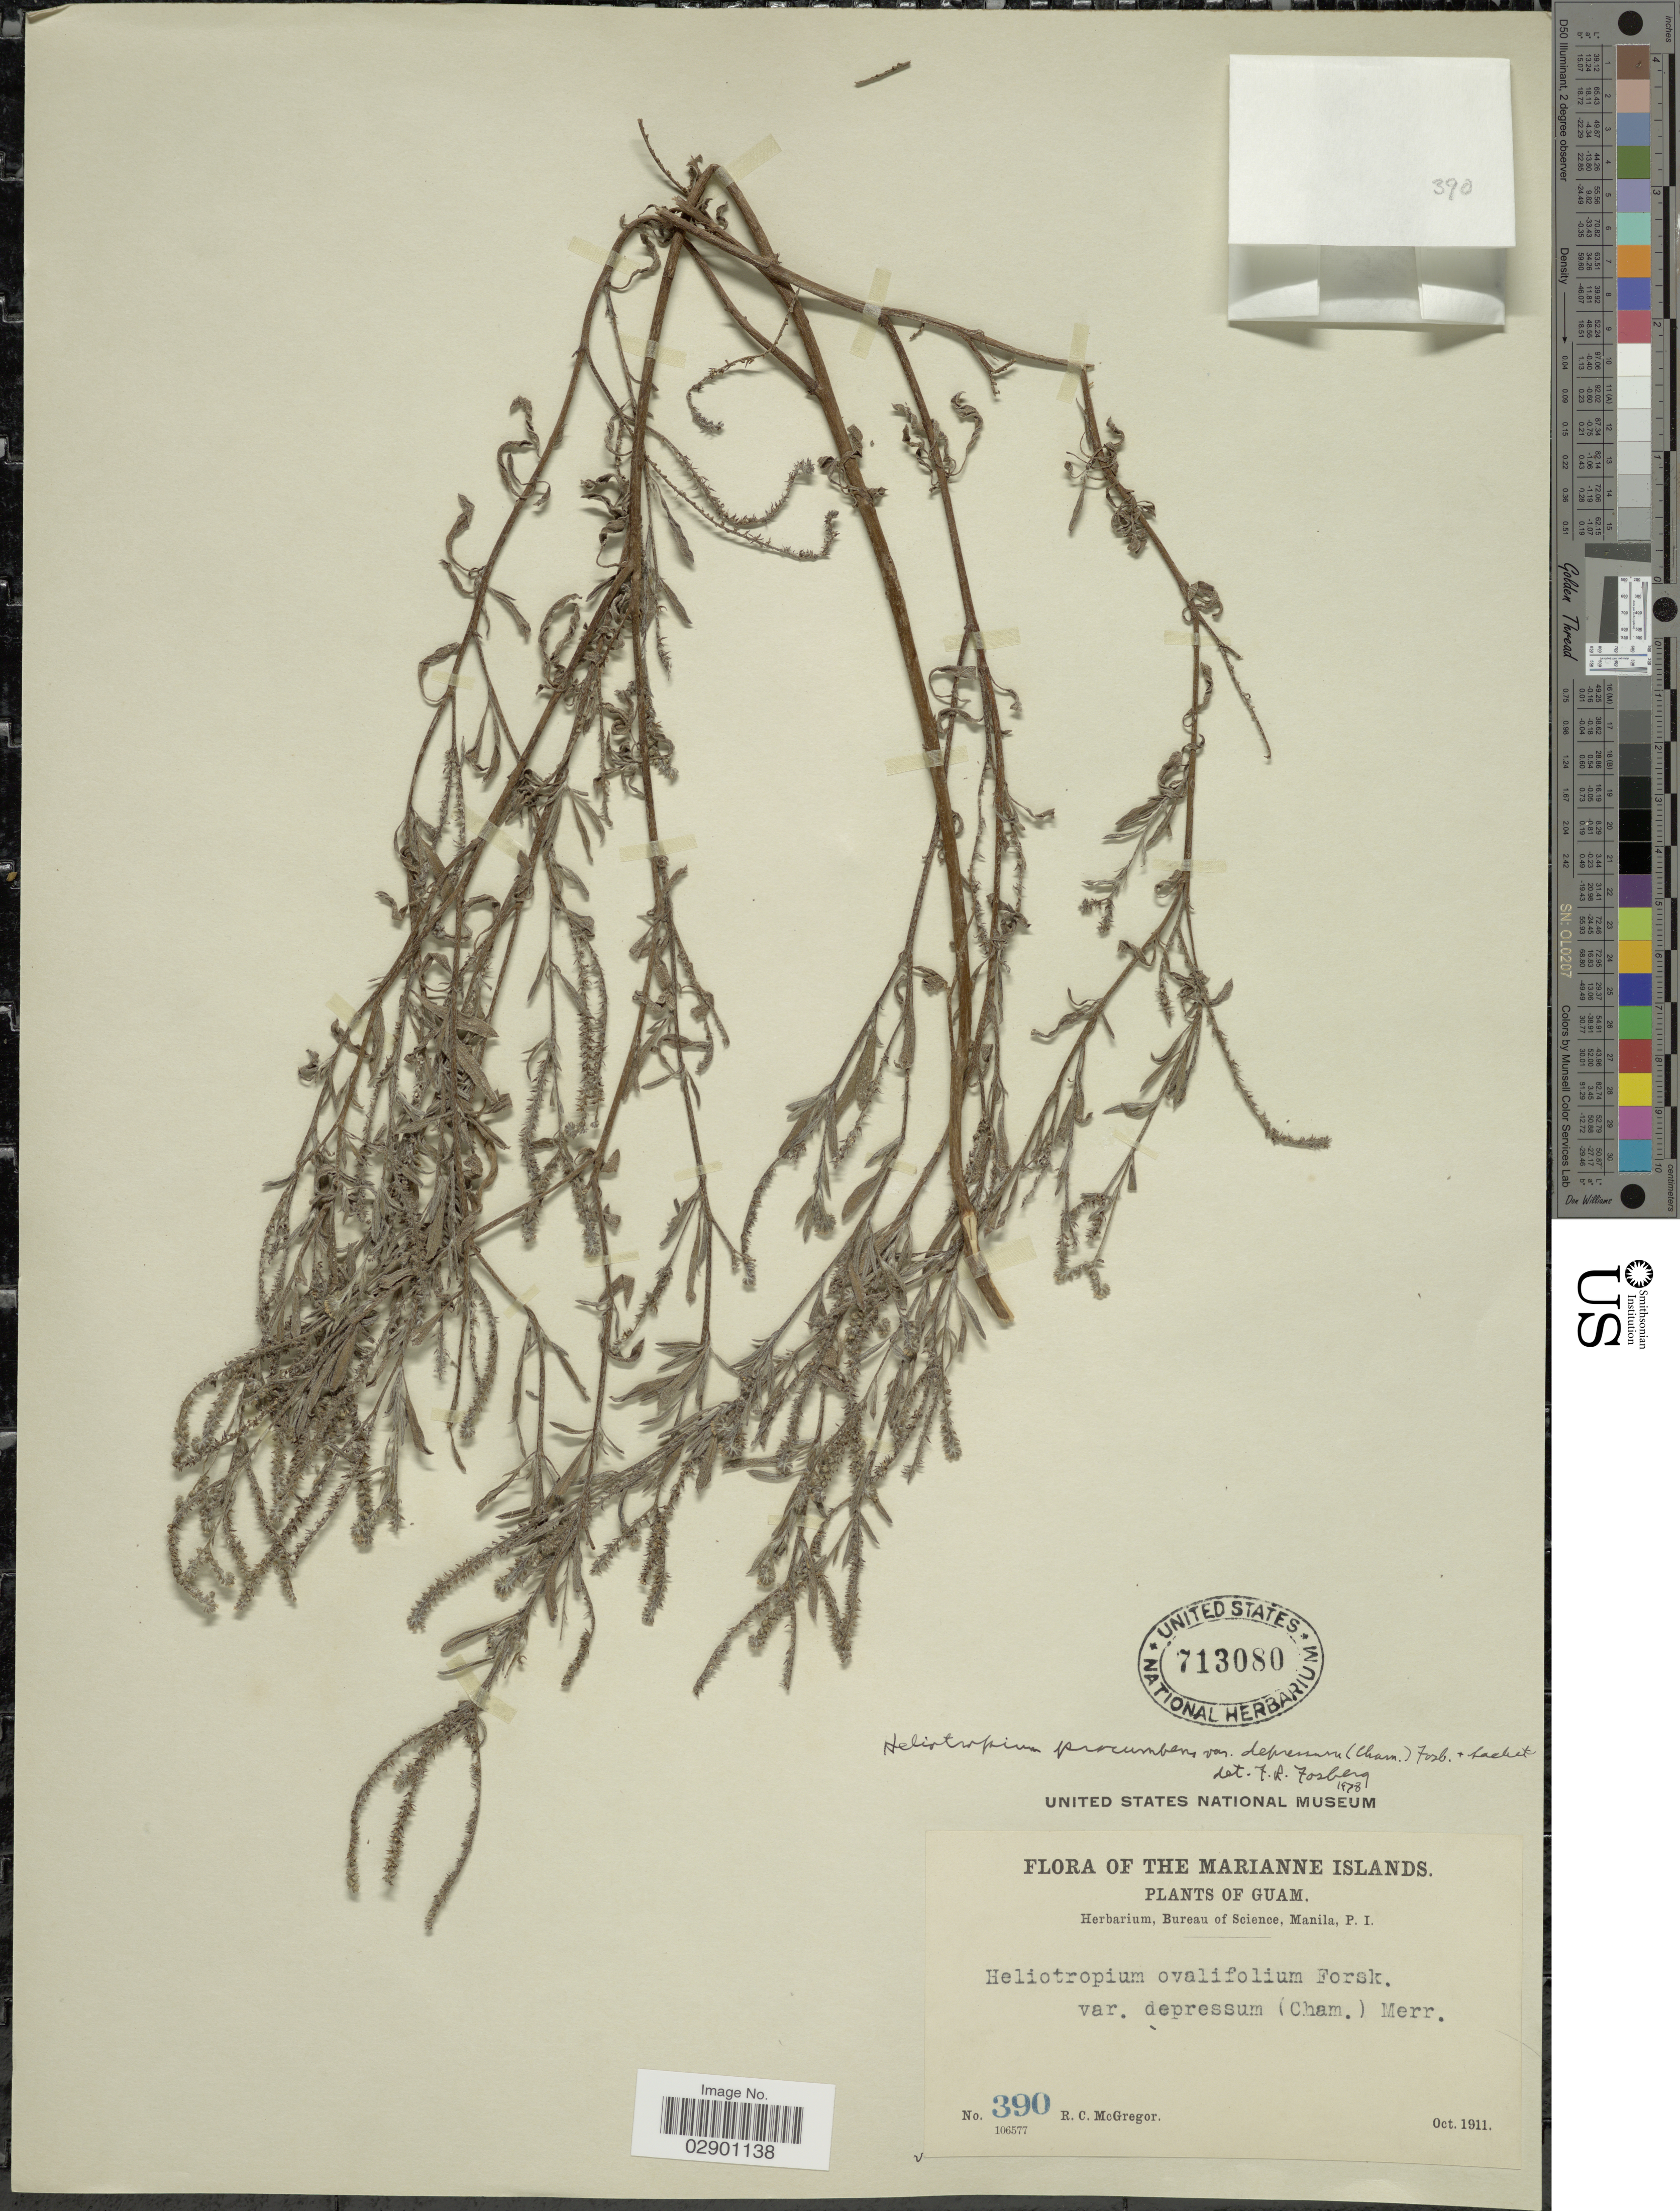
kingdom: Plantae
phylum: Tracheophyta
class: Magnoliopsida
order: Boraginales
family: Heliotropiaceae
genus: Heliotropium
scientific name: Heliotropium procumbens var. depressum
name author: (Cham.) Fosberg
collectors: R. C. McGregor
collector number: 390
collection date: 1911-10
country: Guam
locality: Marianne Islands.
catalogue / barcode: US 713080